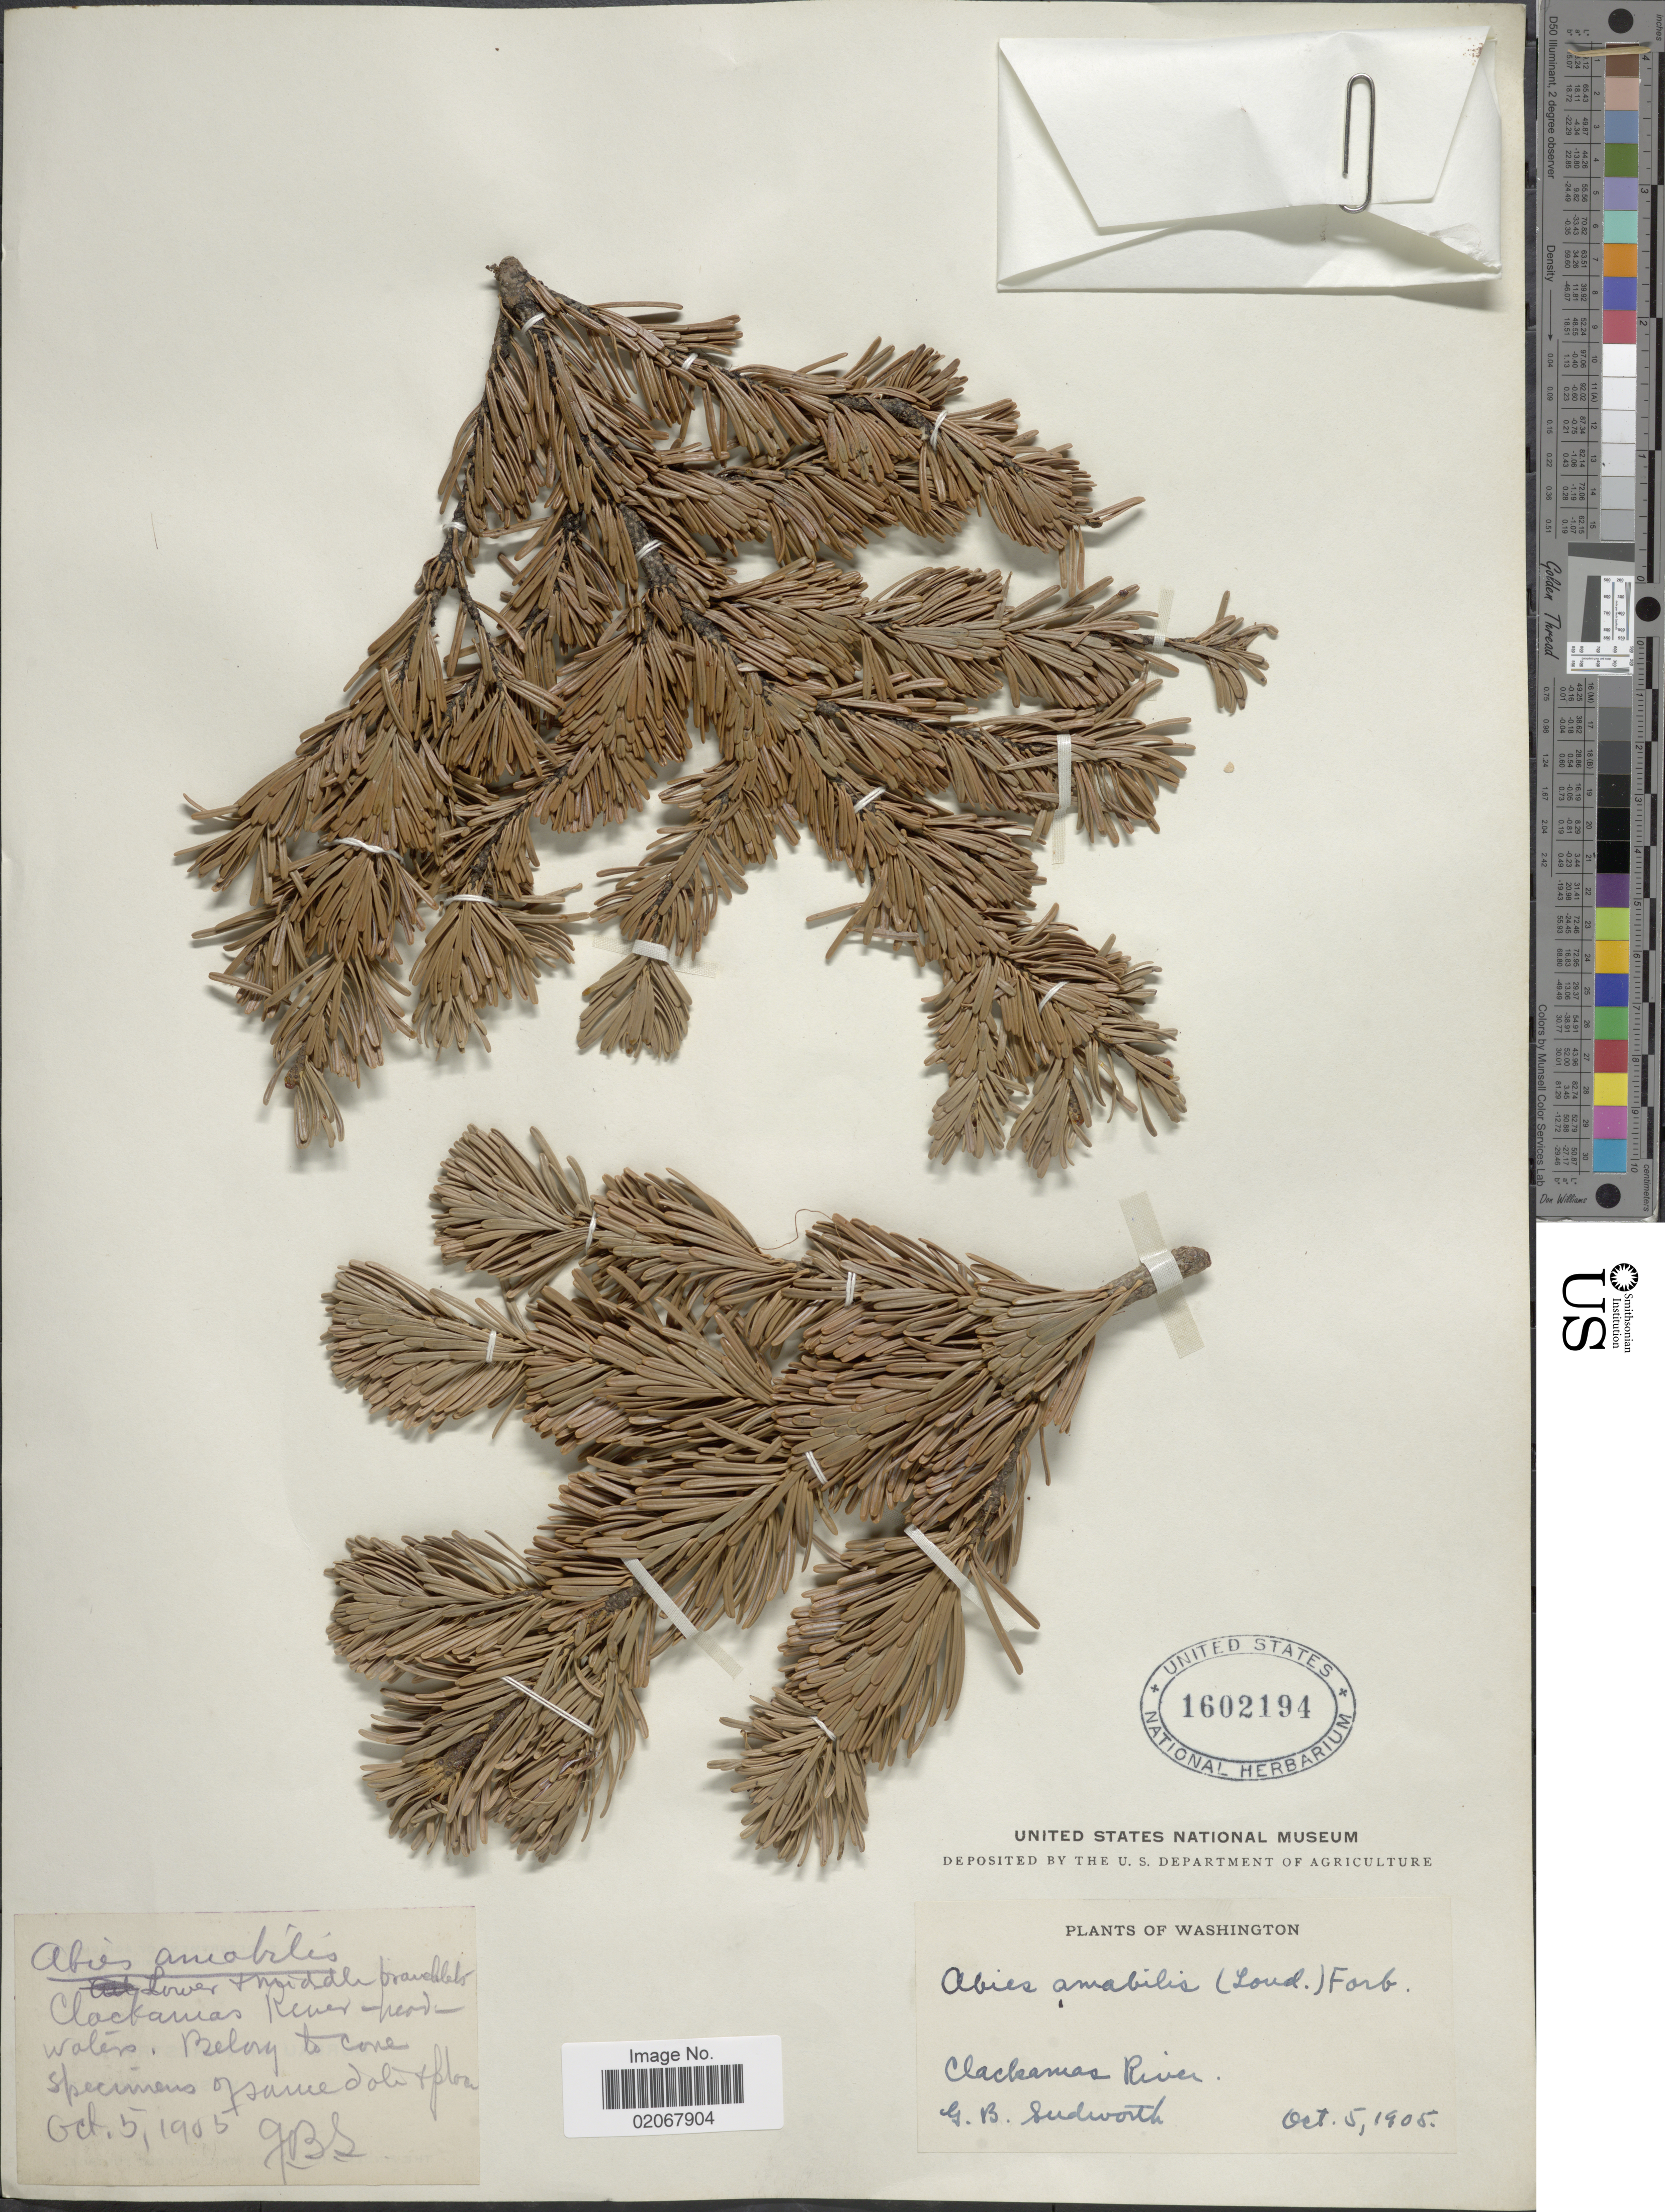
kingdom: Plantae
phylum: Tracheophyta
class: Pinopsida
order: Pinales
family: Pinaceae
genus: Abies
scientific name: Abies amabilis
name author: Douglas ex J. Forbes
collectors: G. B. Sudworth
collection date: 1905-10-05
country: United States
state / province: Washington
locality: Clackamas River headwaters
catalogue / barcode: US 1602194